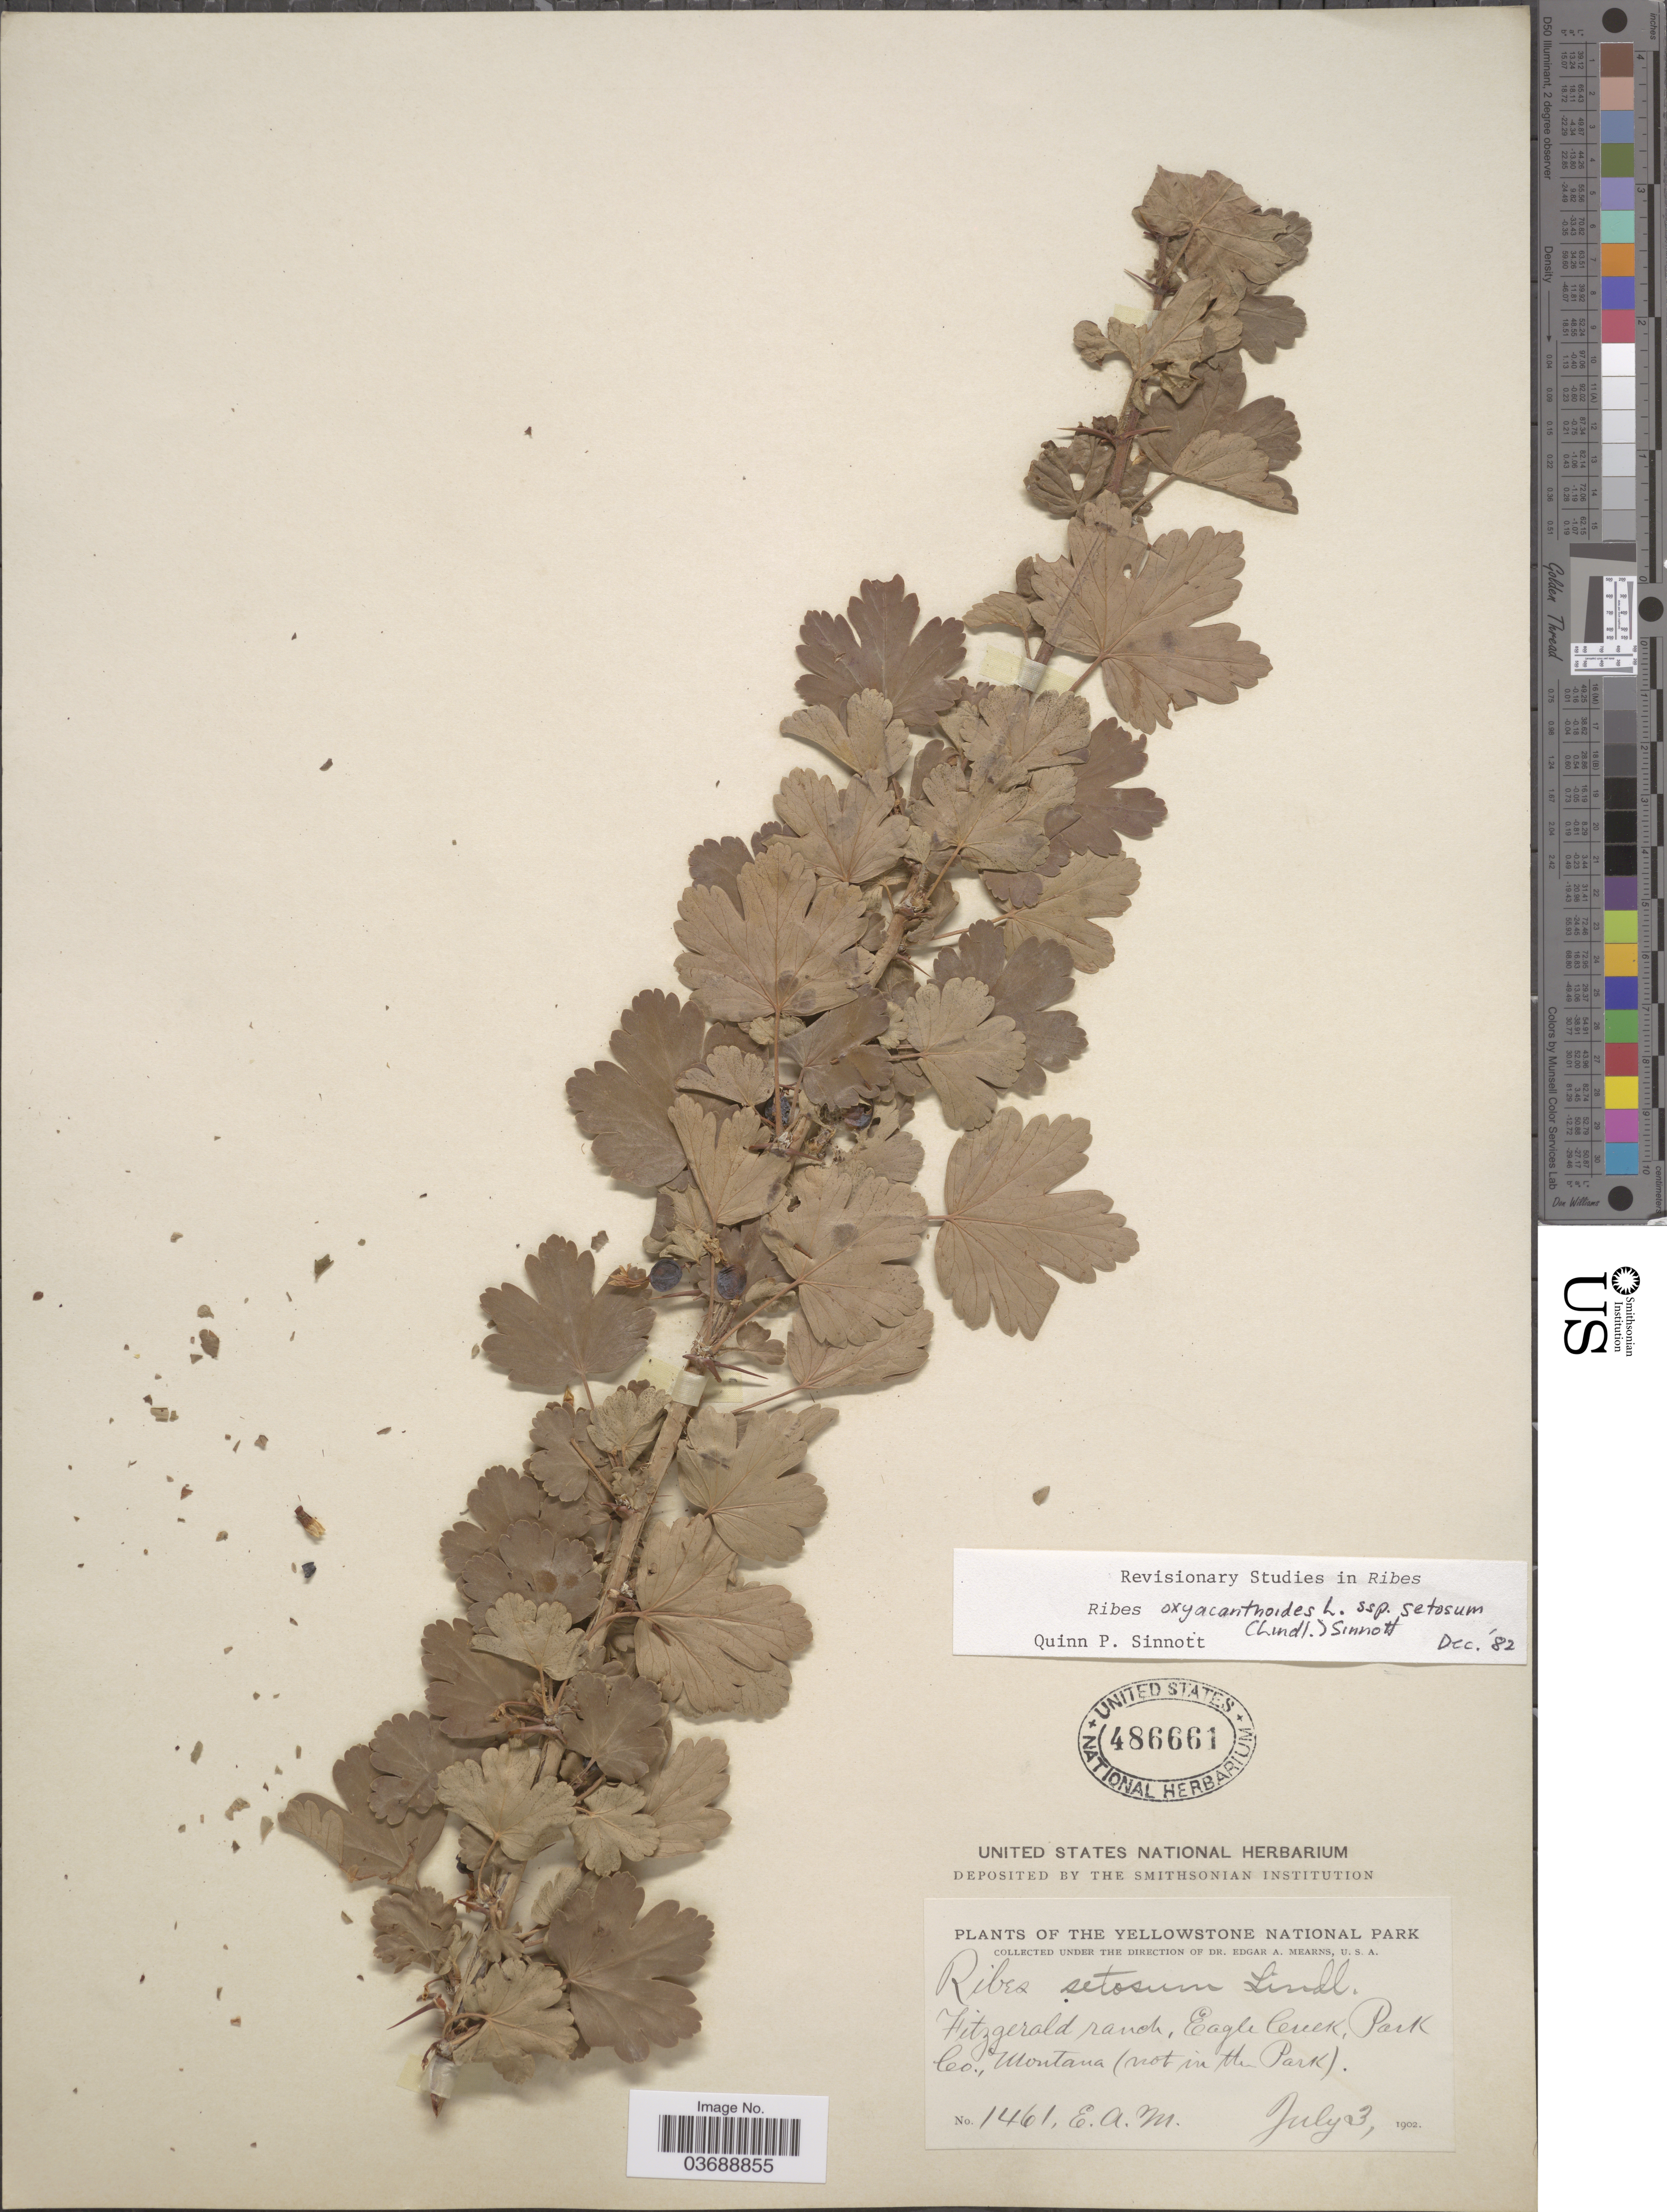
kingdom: Plantae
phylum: Tracheophyta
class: Magnoliopsida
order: Saxifragales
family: Grossulariaceae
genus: Ribes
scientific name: Ribes oxyacanthoides subsp. setosum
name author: (Lindl.) Q.P. Sinnott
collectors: E. A. Mearns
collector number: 1461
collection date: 1902-07-03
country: United States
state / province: Montana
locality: The Yellowstone National Park. Fitzgerald ranch, Eagle Creek, Park Co., (not in the Park).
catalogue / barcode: US 486661